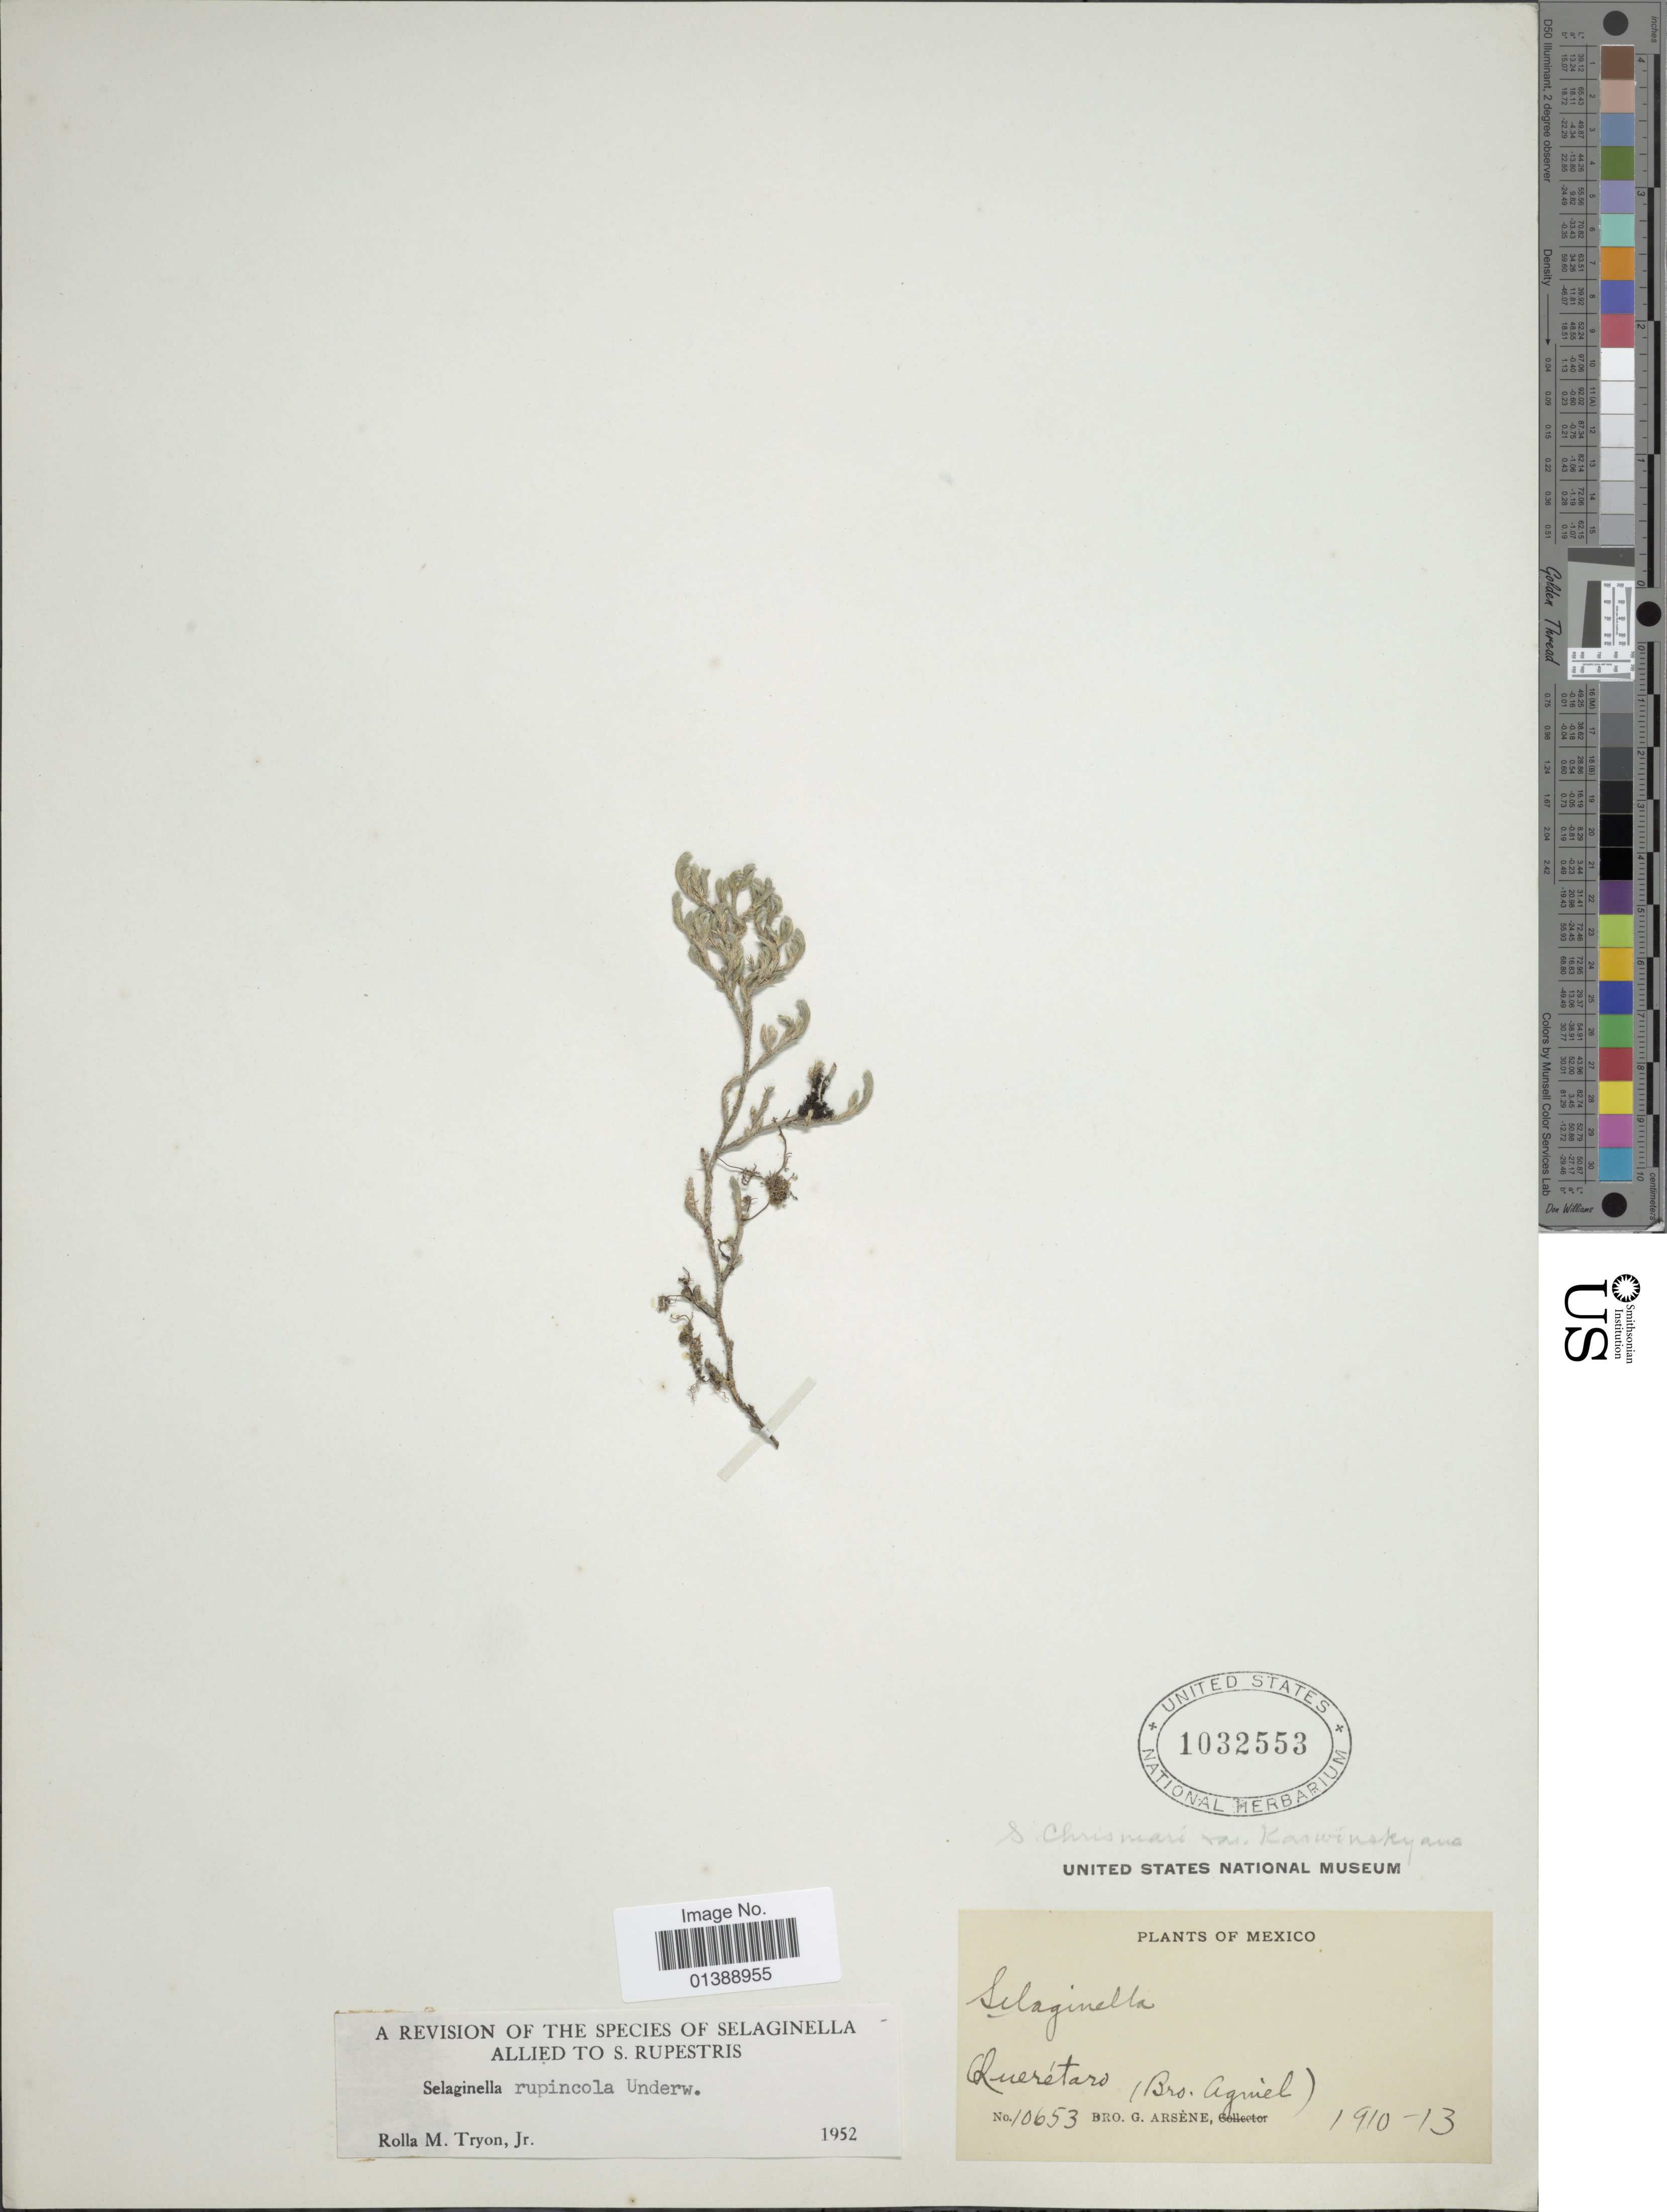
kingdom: Plantae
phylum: Tracheophyta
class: Lycopodiopsida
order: Selaginellales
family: Selaginellaceae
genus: Selaginella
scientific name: Selaginella rupincola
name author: Underw.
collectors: Bro. Agniel & Bro. G. Arsène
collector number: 10653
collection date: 1910/1913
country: Mexico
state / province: Querétaro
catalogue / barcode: US 1032553